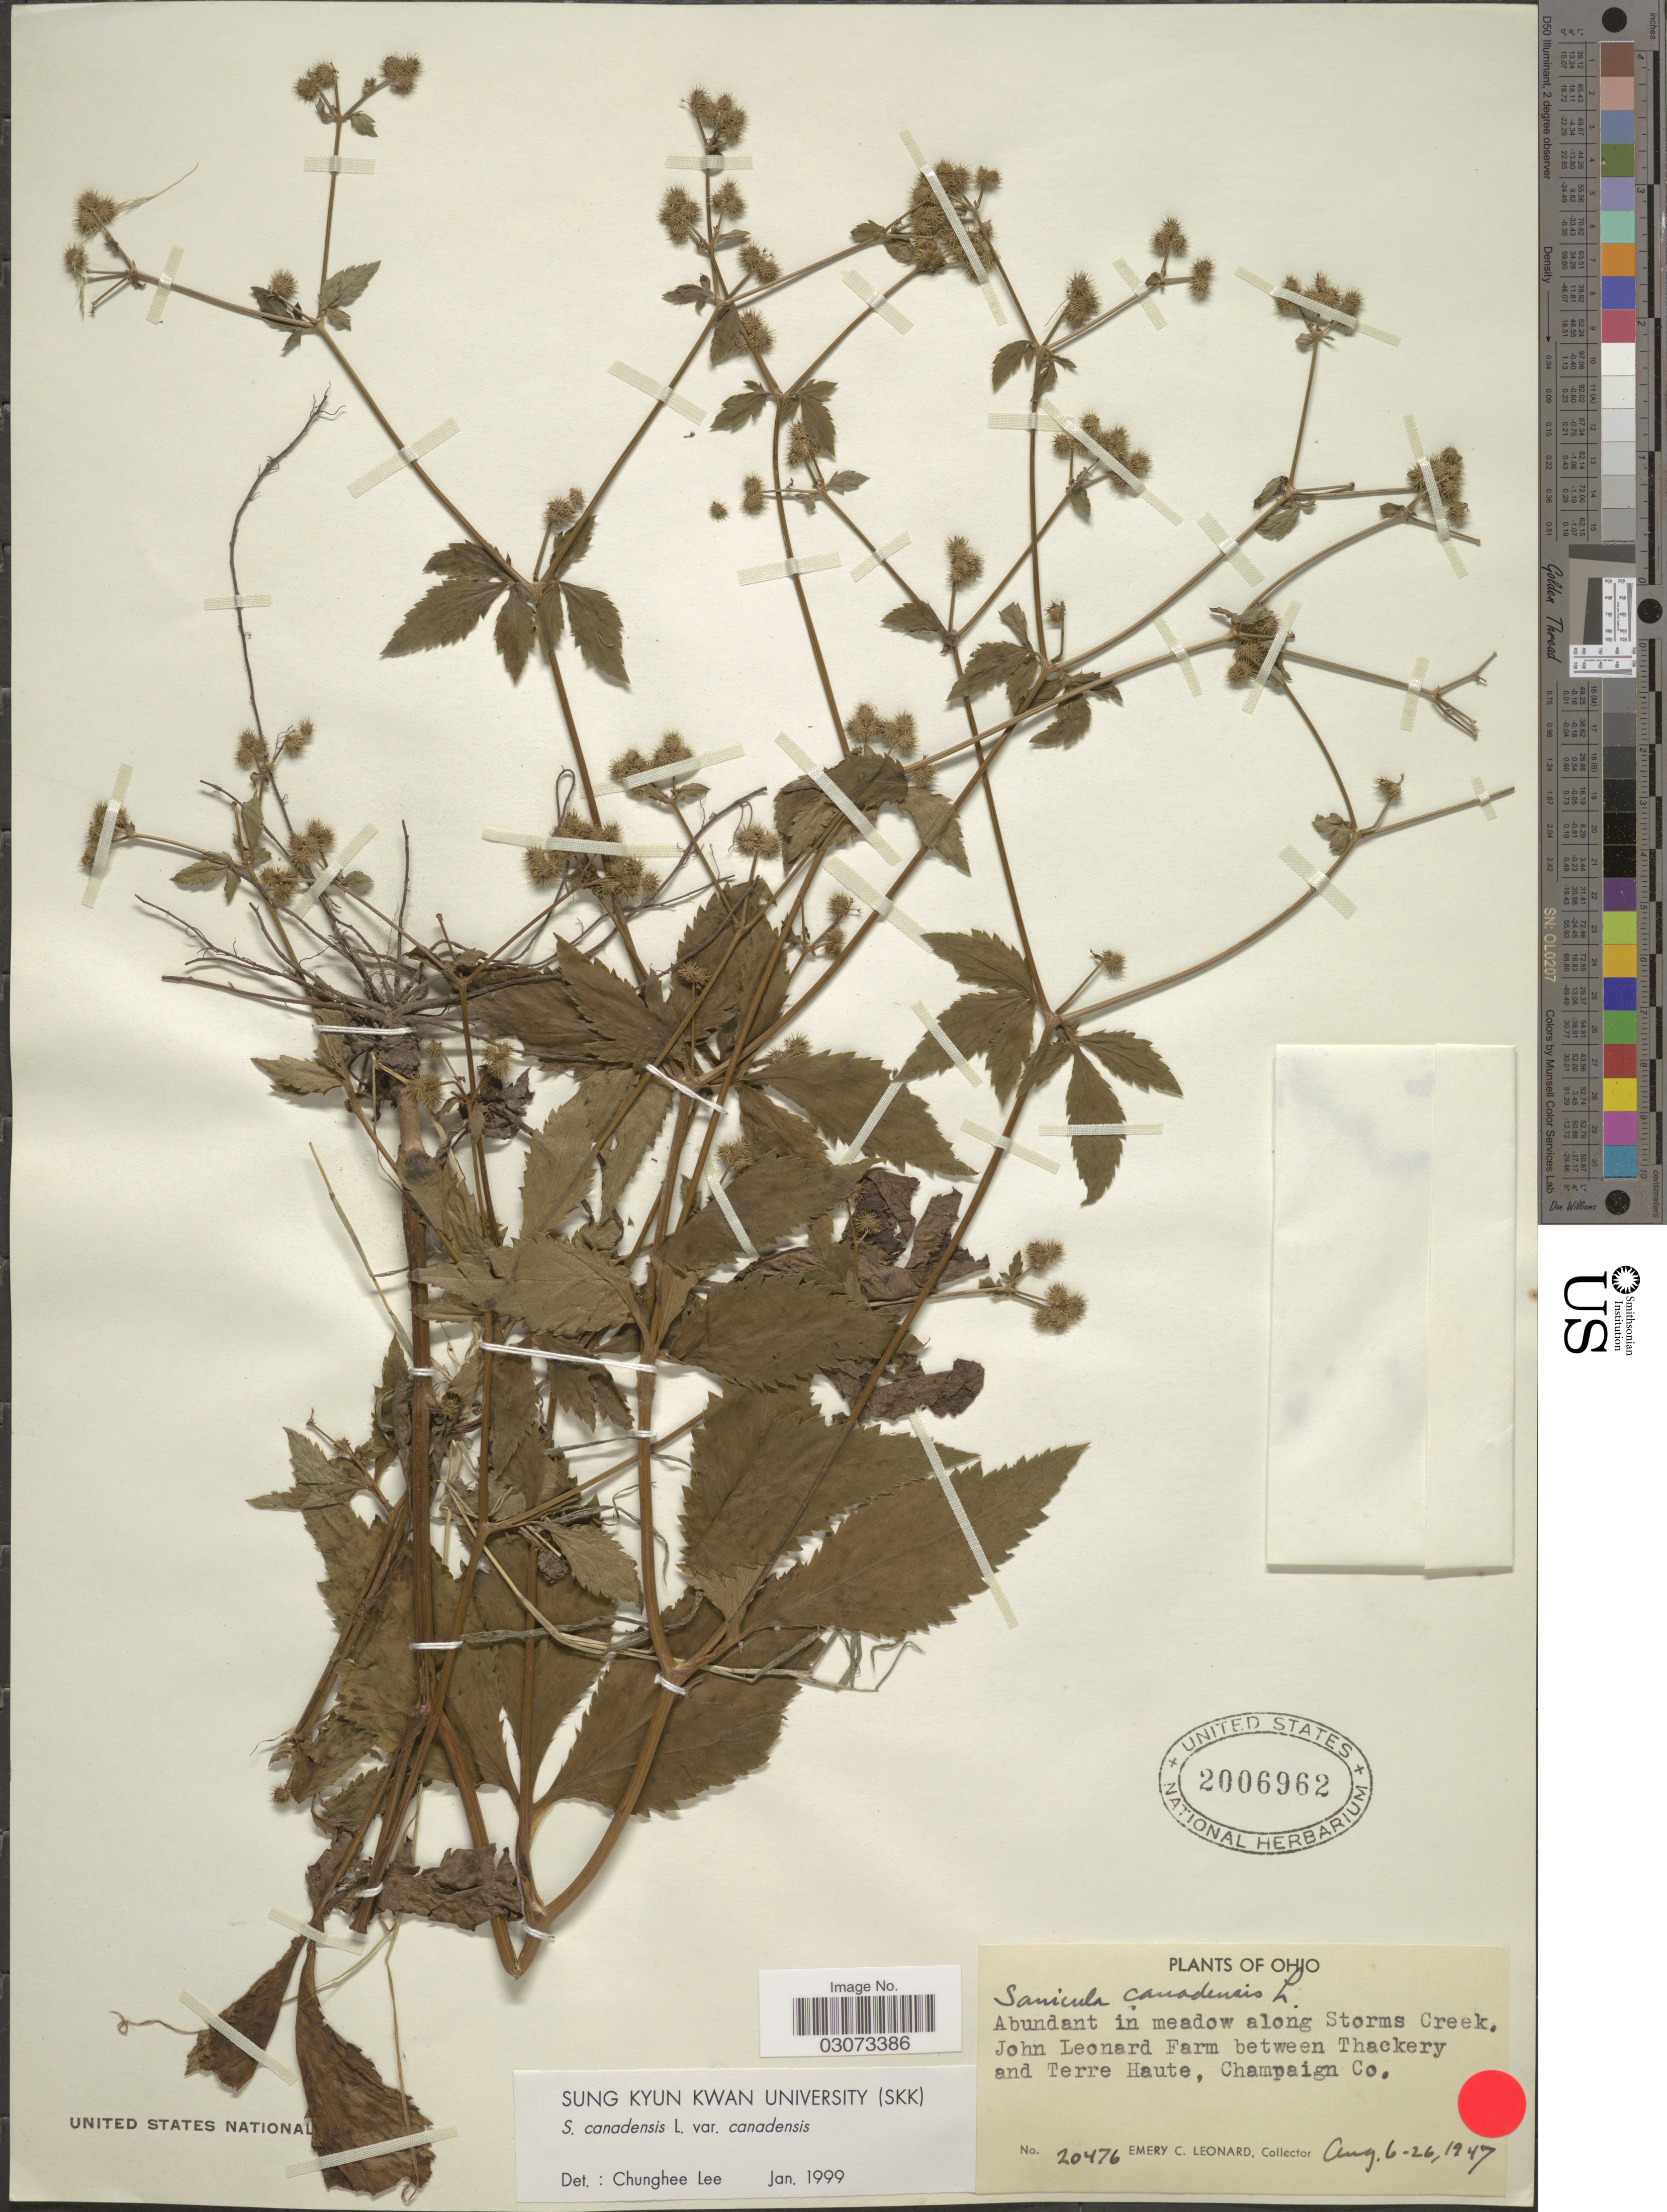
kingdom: Plantae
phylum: Tracheophyta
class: Magnoliopsida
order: Apiales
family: Apiaceae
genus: Sanicula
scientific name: Sanicula canadensis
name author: L.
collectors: E. C. Leonard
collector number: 20476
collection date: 1947-08-06/1947-08-26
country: United States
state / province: Ohio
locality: Along Storms Creek, John Leonard Farm between Thackery and Terre Haute, Champaign Co.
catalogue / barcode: US 2006962